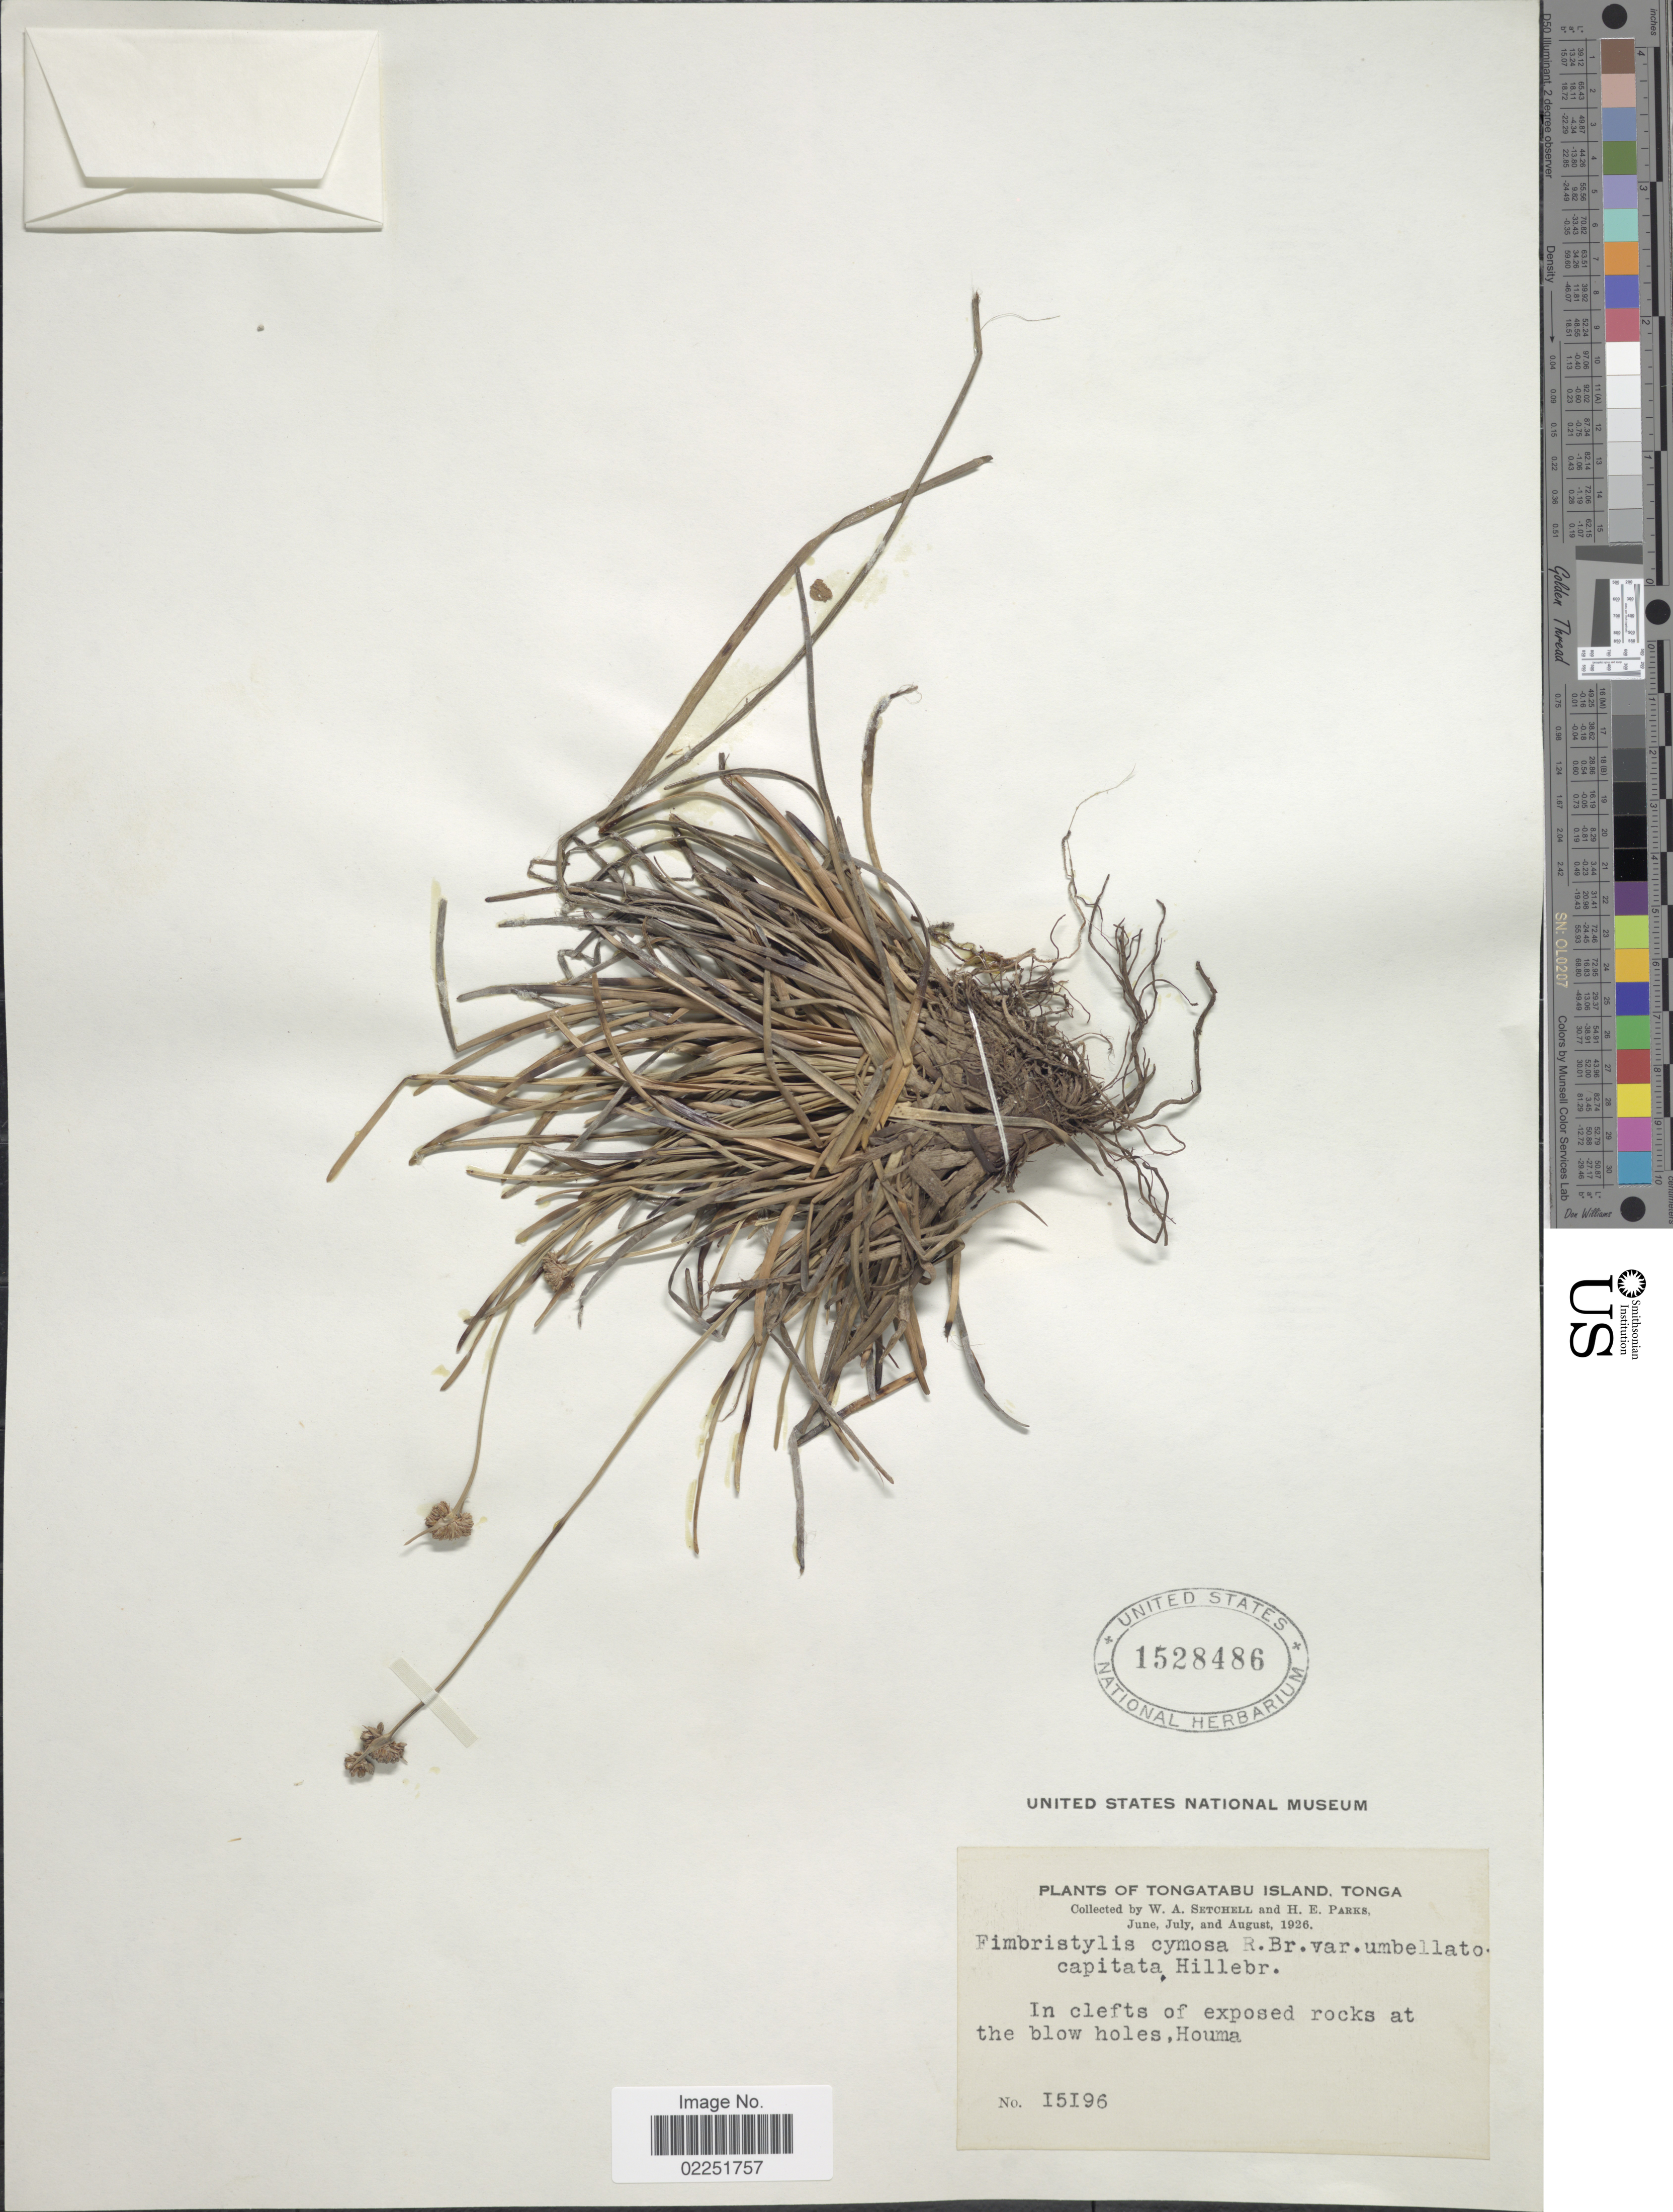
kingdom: Plantae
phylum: Tracheophyta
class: Liliopsida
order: Poales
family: Cyperaceae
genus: Fimbristylis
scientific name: Fimbristylis cymosa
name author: R. Br.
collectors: W. Setchell & H. E. Parks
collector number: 15196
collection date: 1926-06/1926-08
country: Tonga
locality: Tongatabu Island, in clefts of exposed rocks at the blow holes, Houma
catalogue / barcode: US 1528486